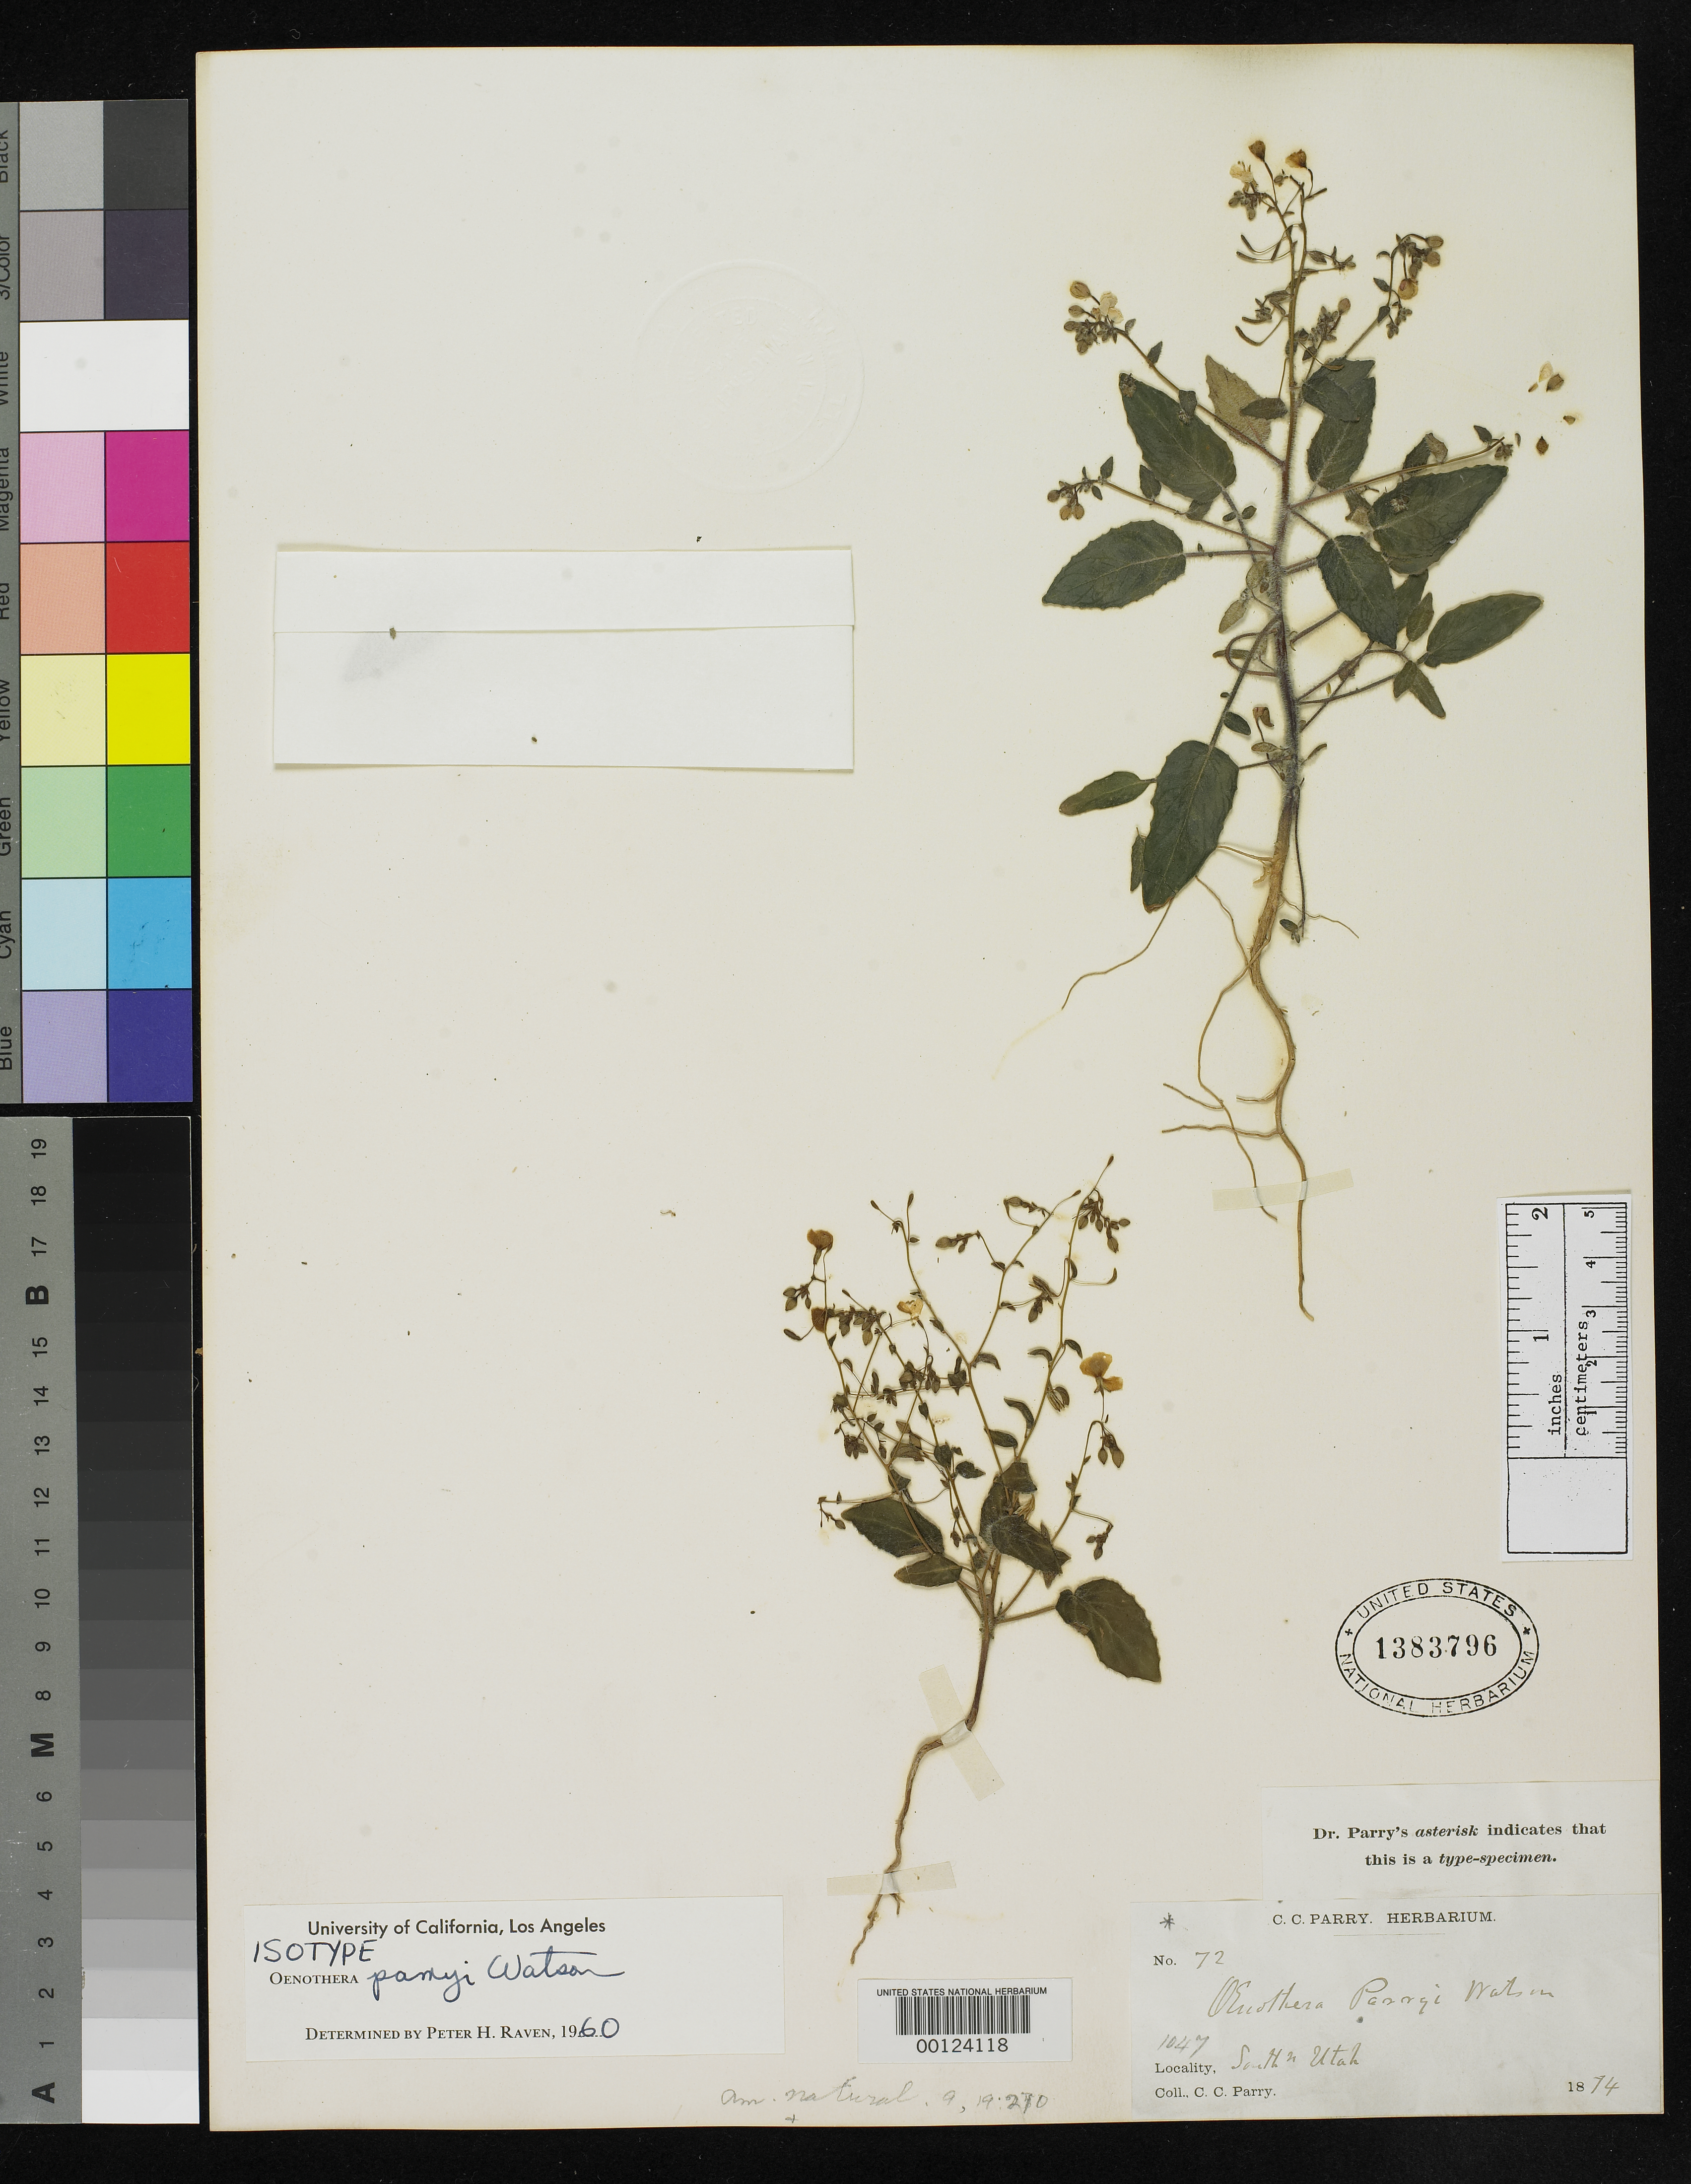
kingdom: Plantae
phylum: Tracheophyta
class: Magnoliopsida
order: Myrtales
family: Onagraceae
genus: Oenothera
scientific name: Oenothera parryi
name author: S. Watson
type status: Isotype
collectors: C. C. Parry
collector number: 72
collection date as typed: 1874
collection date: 1874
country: United States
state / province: Utah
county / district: Washington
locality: Near St. George.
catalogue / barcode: US 1383796